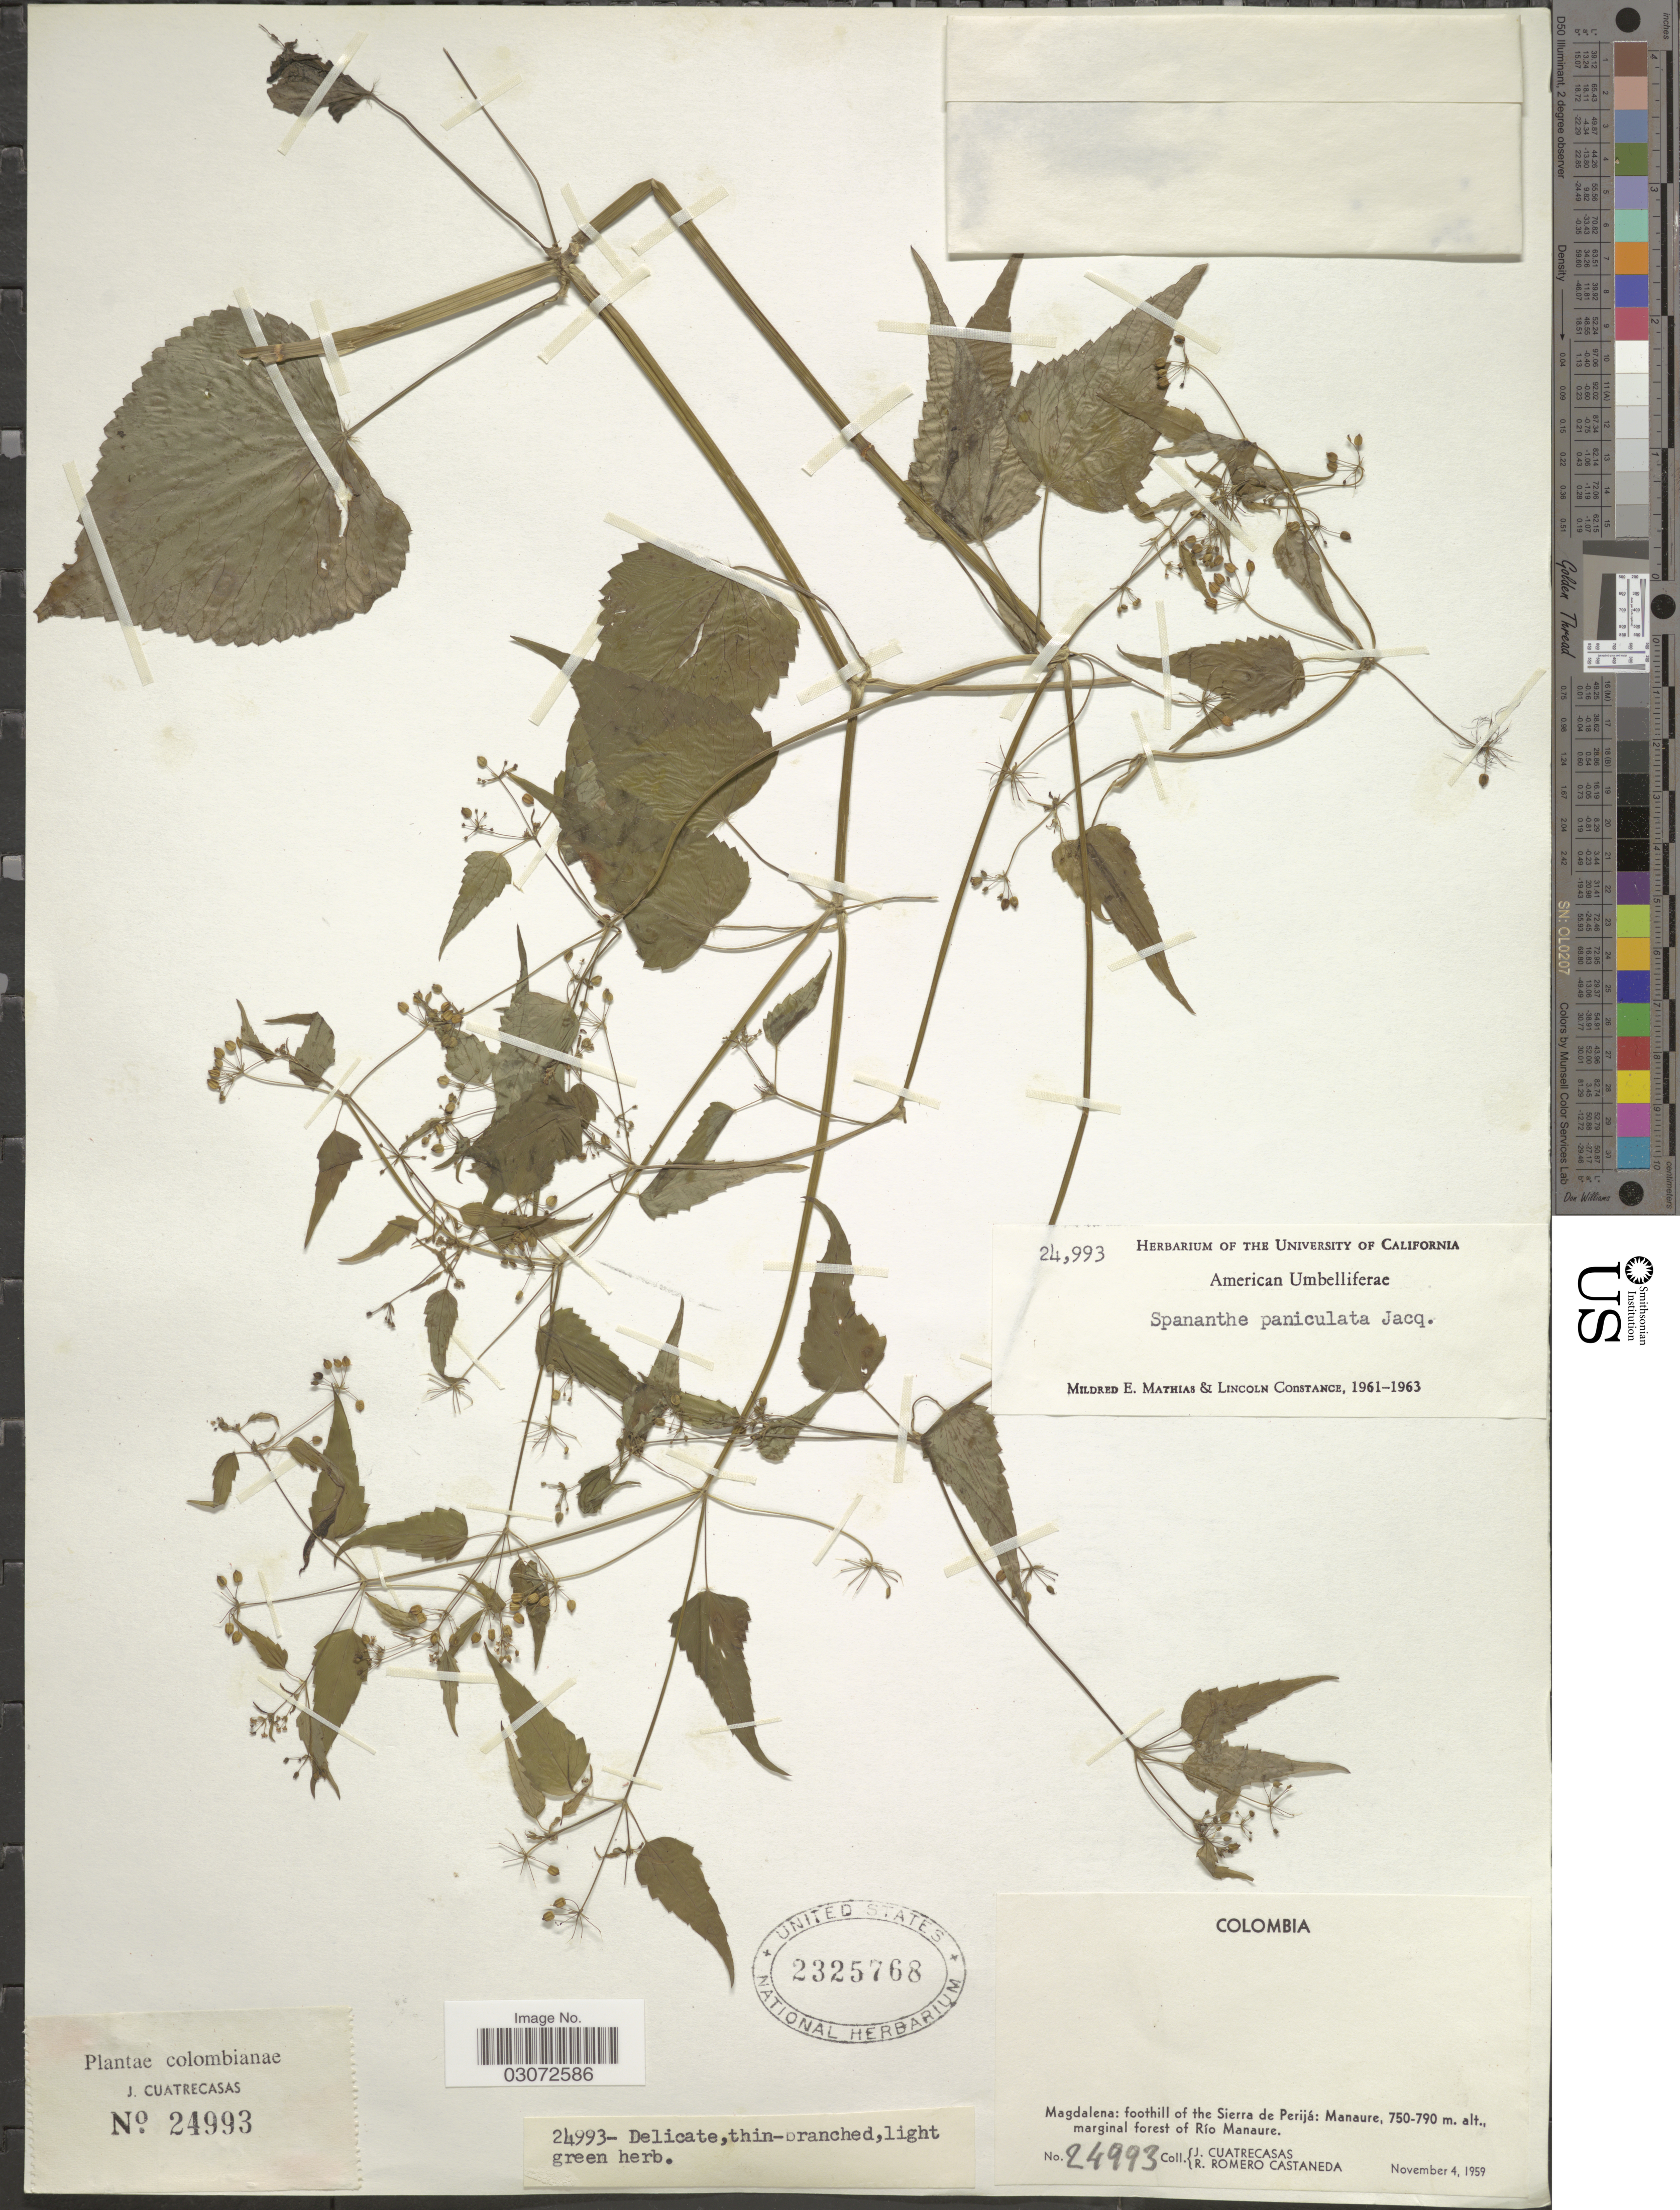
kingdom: Plantae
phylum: Tracheophyta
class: Magnoliopsida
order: Apiales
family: Apiaceae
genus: Spananthe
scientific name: Spananthe paniculata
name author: Jacq.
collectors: J. Cuatrecasas & R. Romero Castañeda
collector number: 24993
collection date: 1959-11-04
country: Colombia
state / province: Magdalena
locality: Foothill of the Sierra de Perijá: Manaure, marginal forest of Río Manaure.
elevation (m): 750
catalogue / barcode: US 2325768